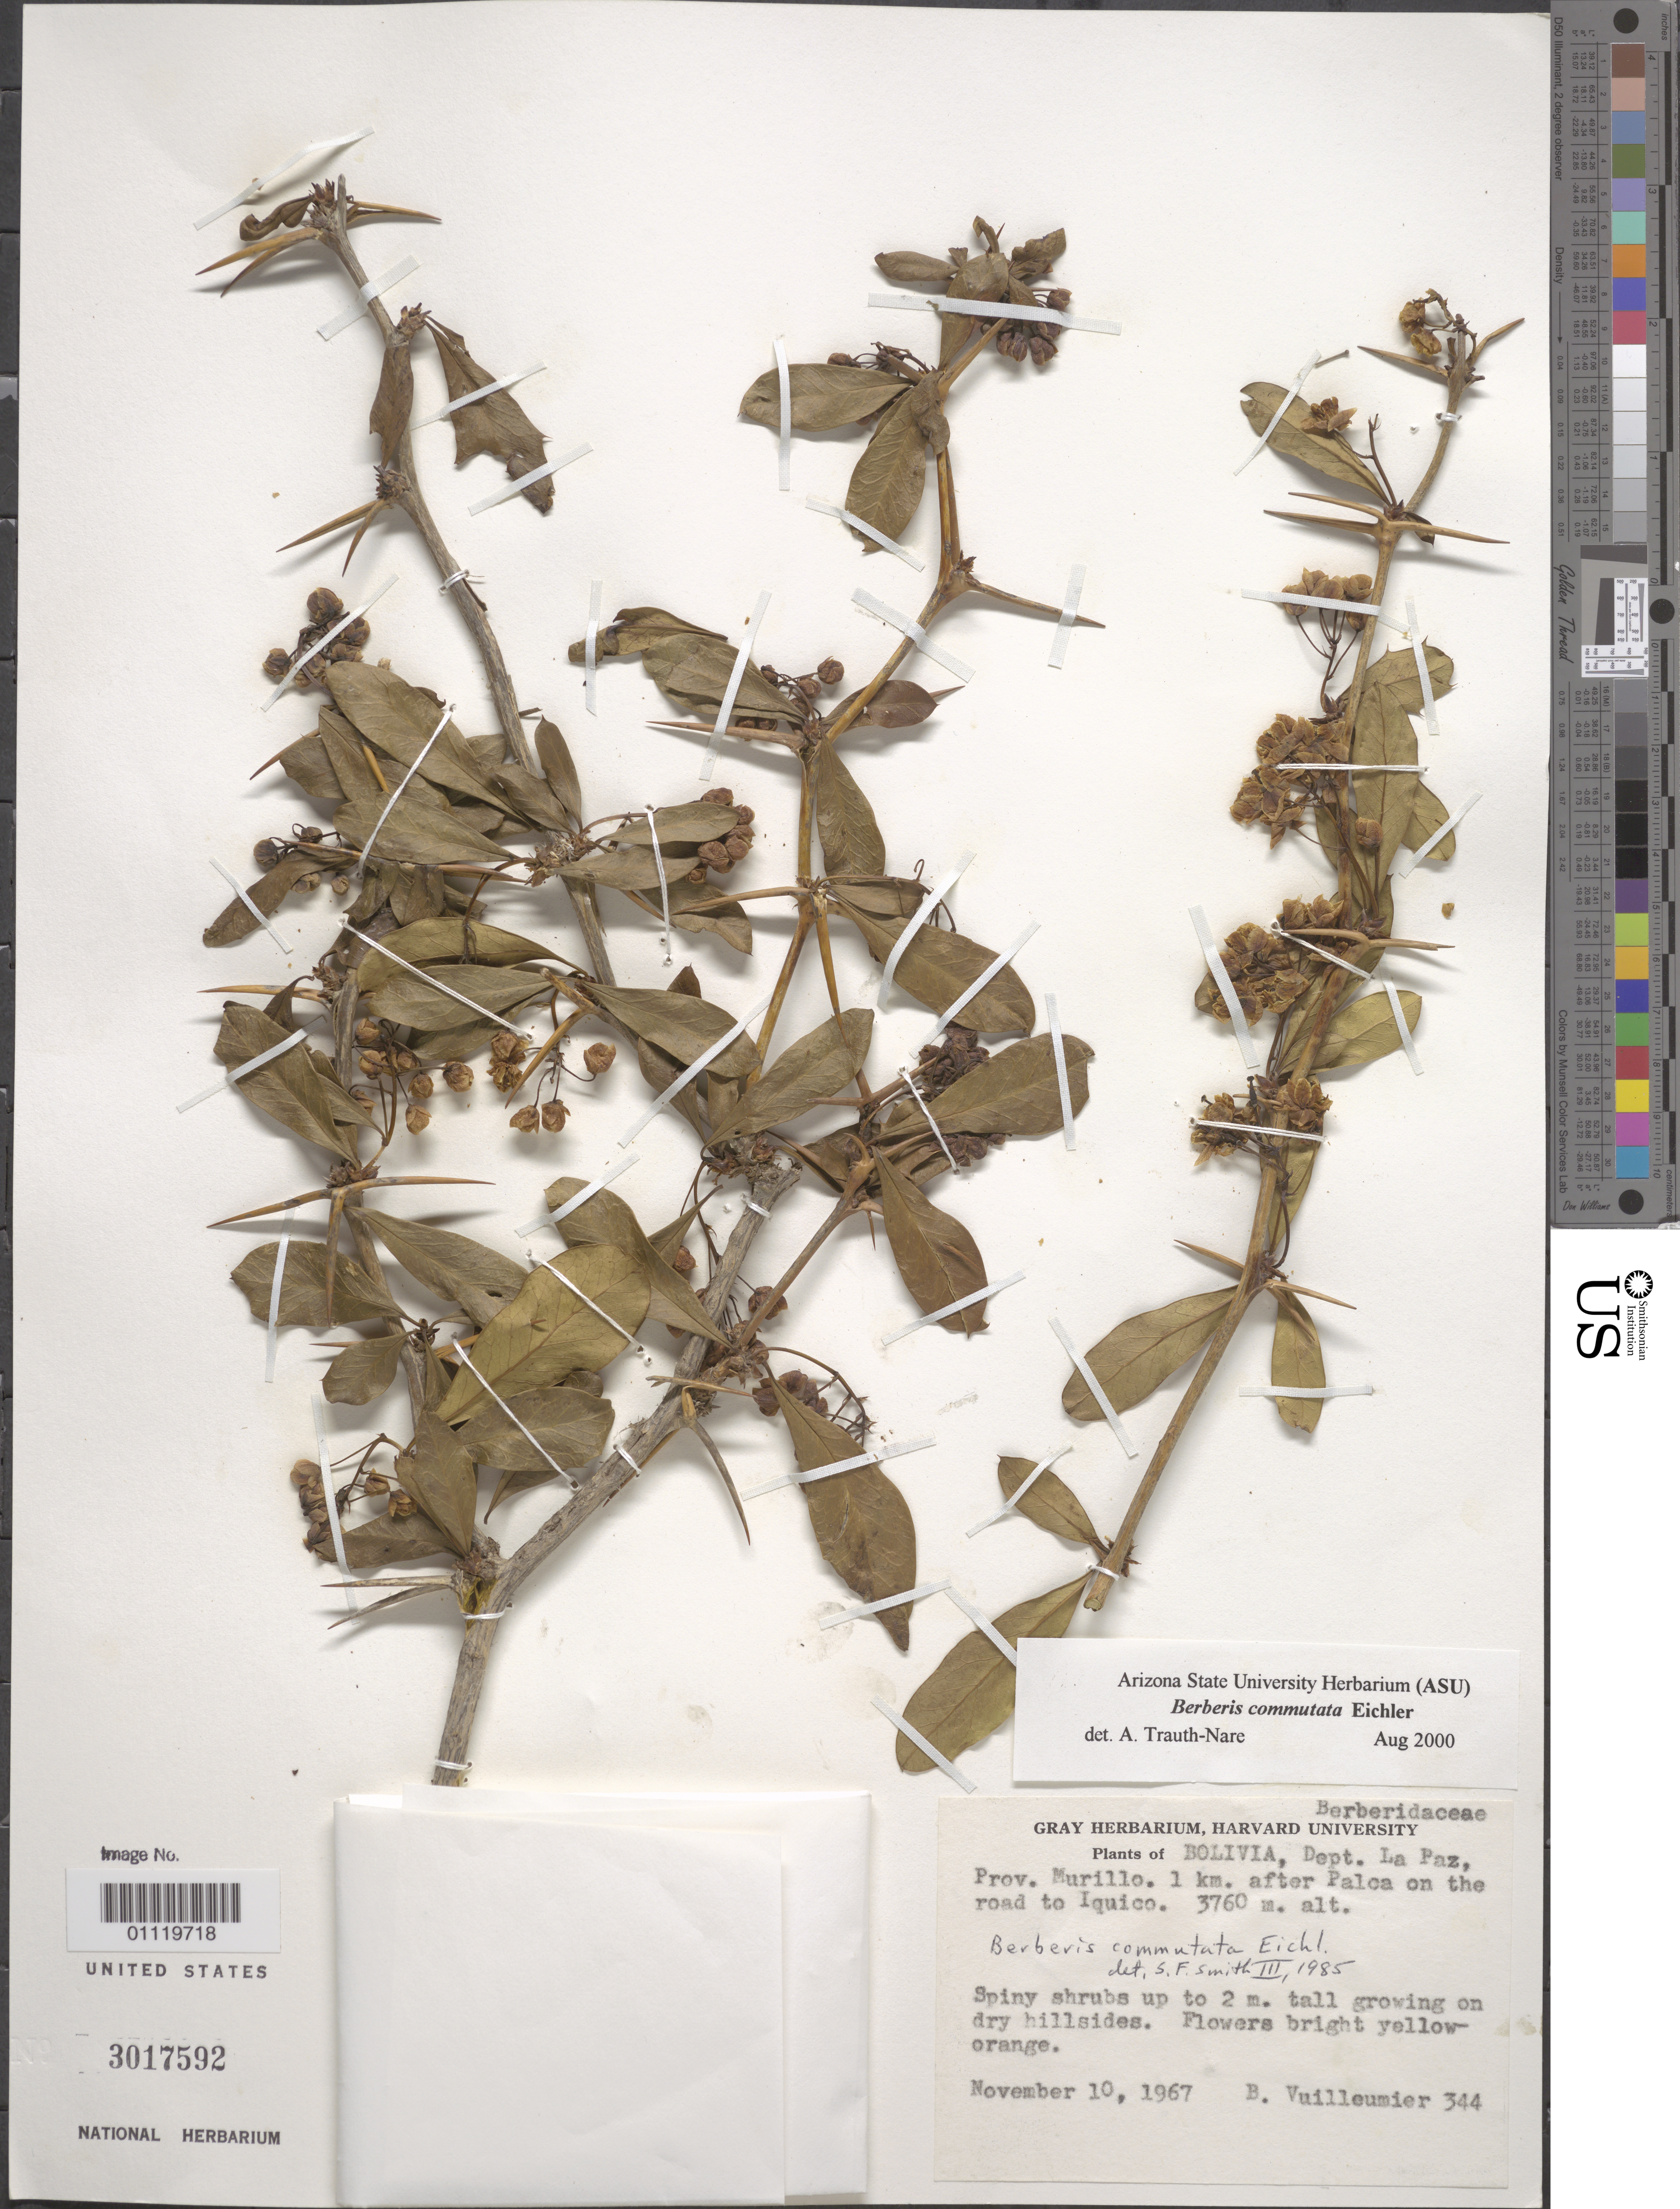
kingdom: Plantae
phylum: Tracheophyta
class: Magnoliopsida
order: Ranunculales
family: Berberidaceae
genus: Berberis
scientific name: Berberis commutata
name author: Eichler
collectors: B. Vuilleumier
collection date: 1967-11-10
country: Bolivia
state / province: La Paz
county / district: Murillo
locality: One km after Palca on the road to Iquico. Dry hillsides.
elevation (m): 3760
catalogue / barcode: US 3017592